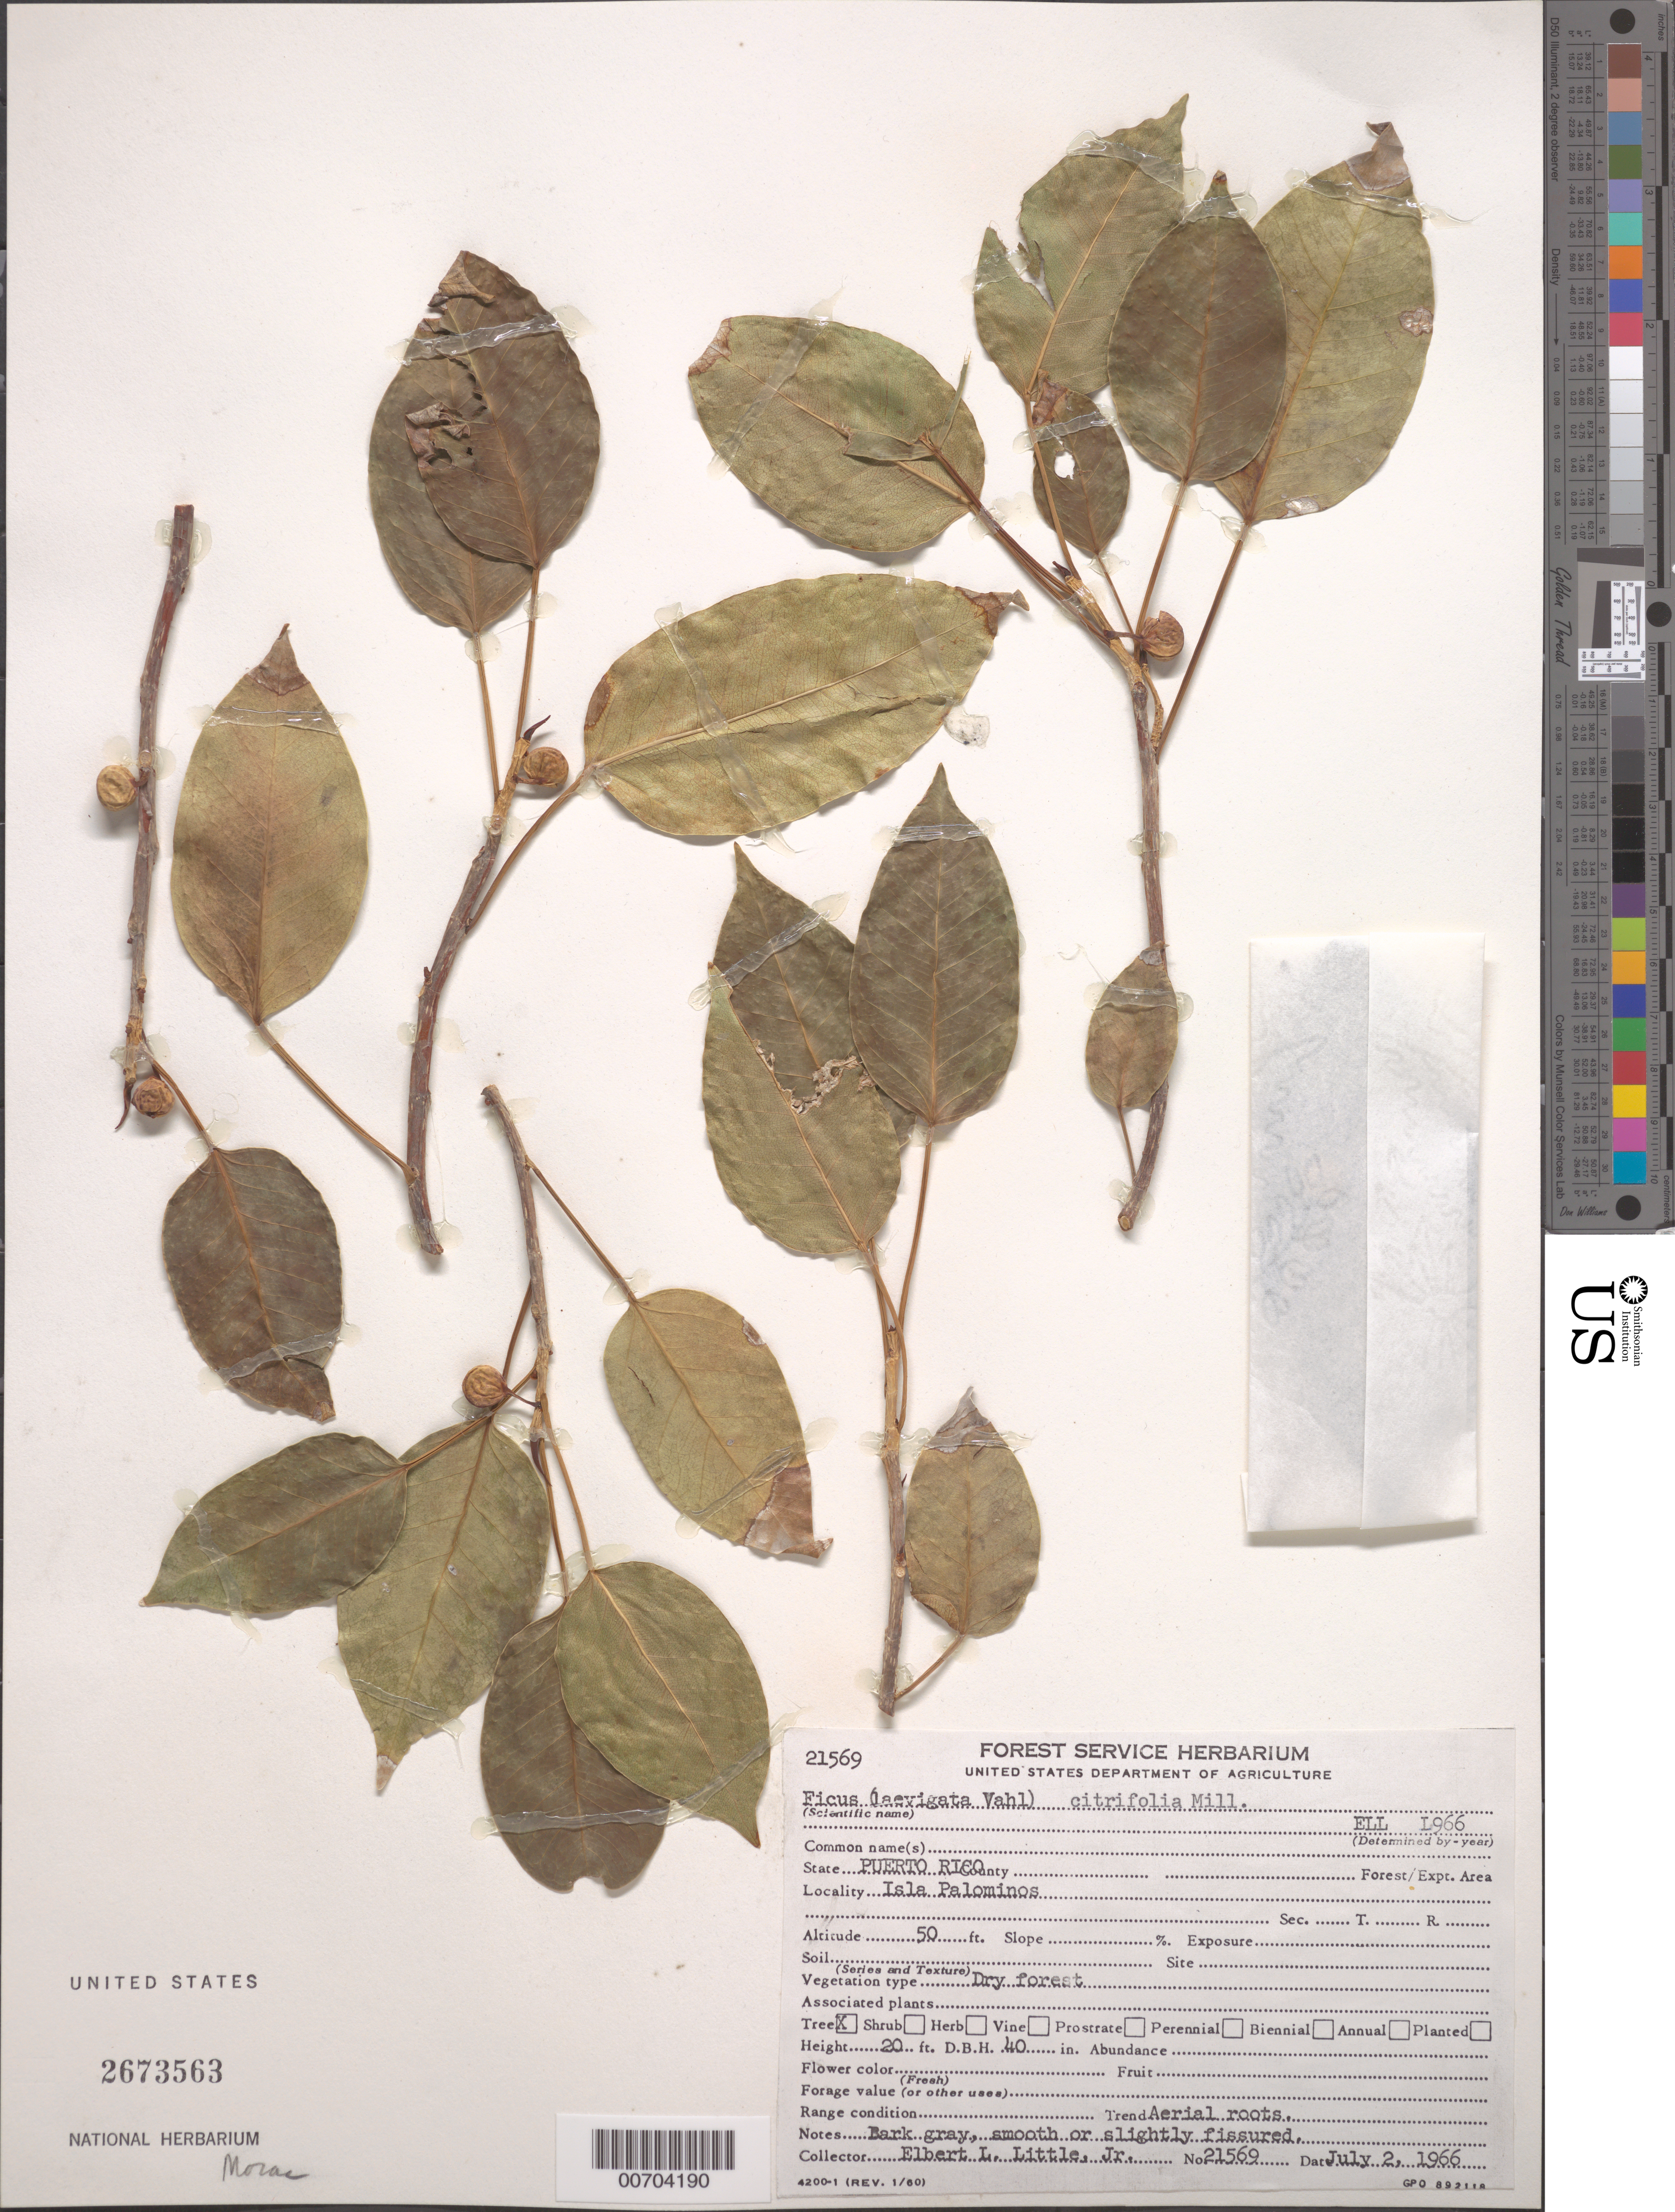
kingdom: Plantae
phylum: Tracheophyta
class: Magnoliopsida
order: Rosales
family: Moraceae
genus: Ficus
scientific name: Ficus citrifolia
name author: Mill.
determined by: Little, Elbert L., Jr., (FSSR), United States Department of Agriculture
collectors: E. L. Little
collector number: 21569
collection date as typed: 02 Jul 1966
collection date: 1966-07-02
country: Puerto Rico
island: Greater Antilles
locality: Isla Palominos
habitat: Dry forest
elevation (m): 15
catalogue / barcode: US 2673563